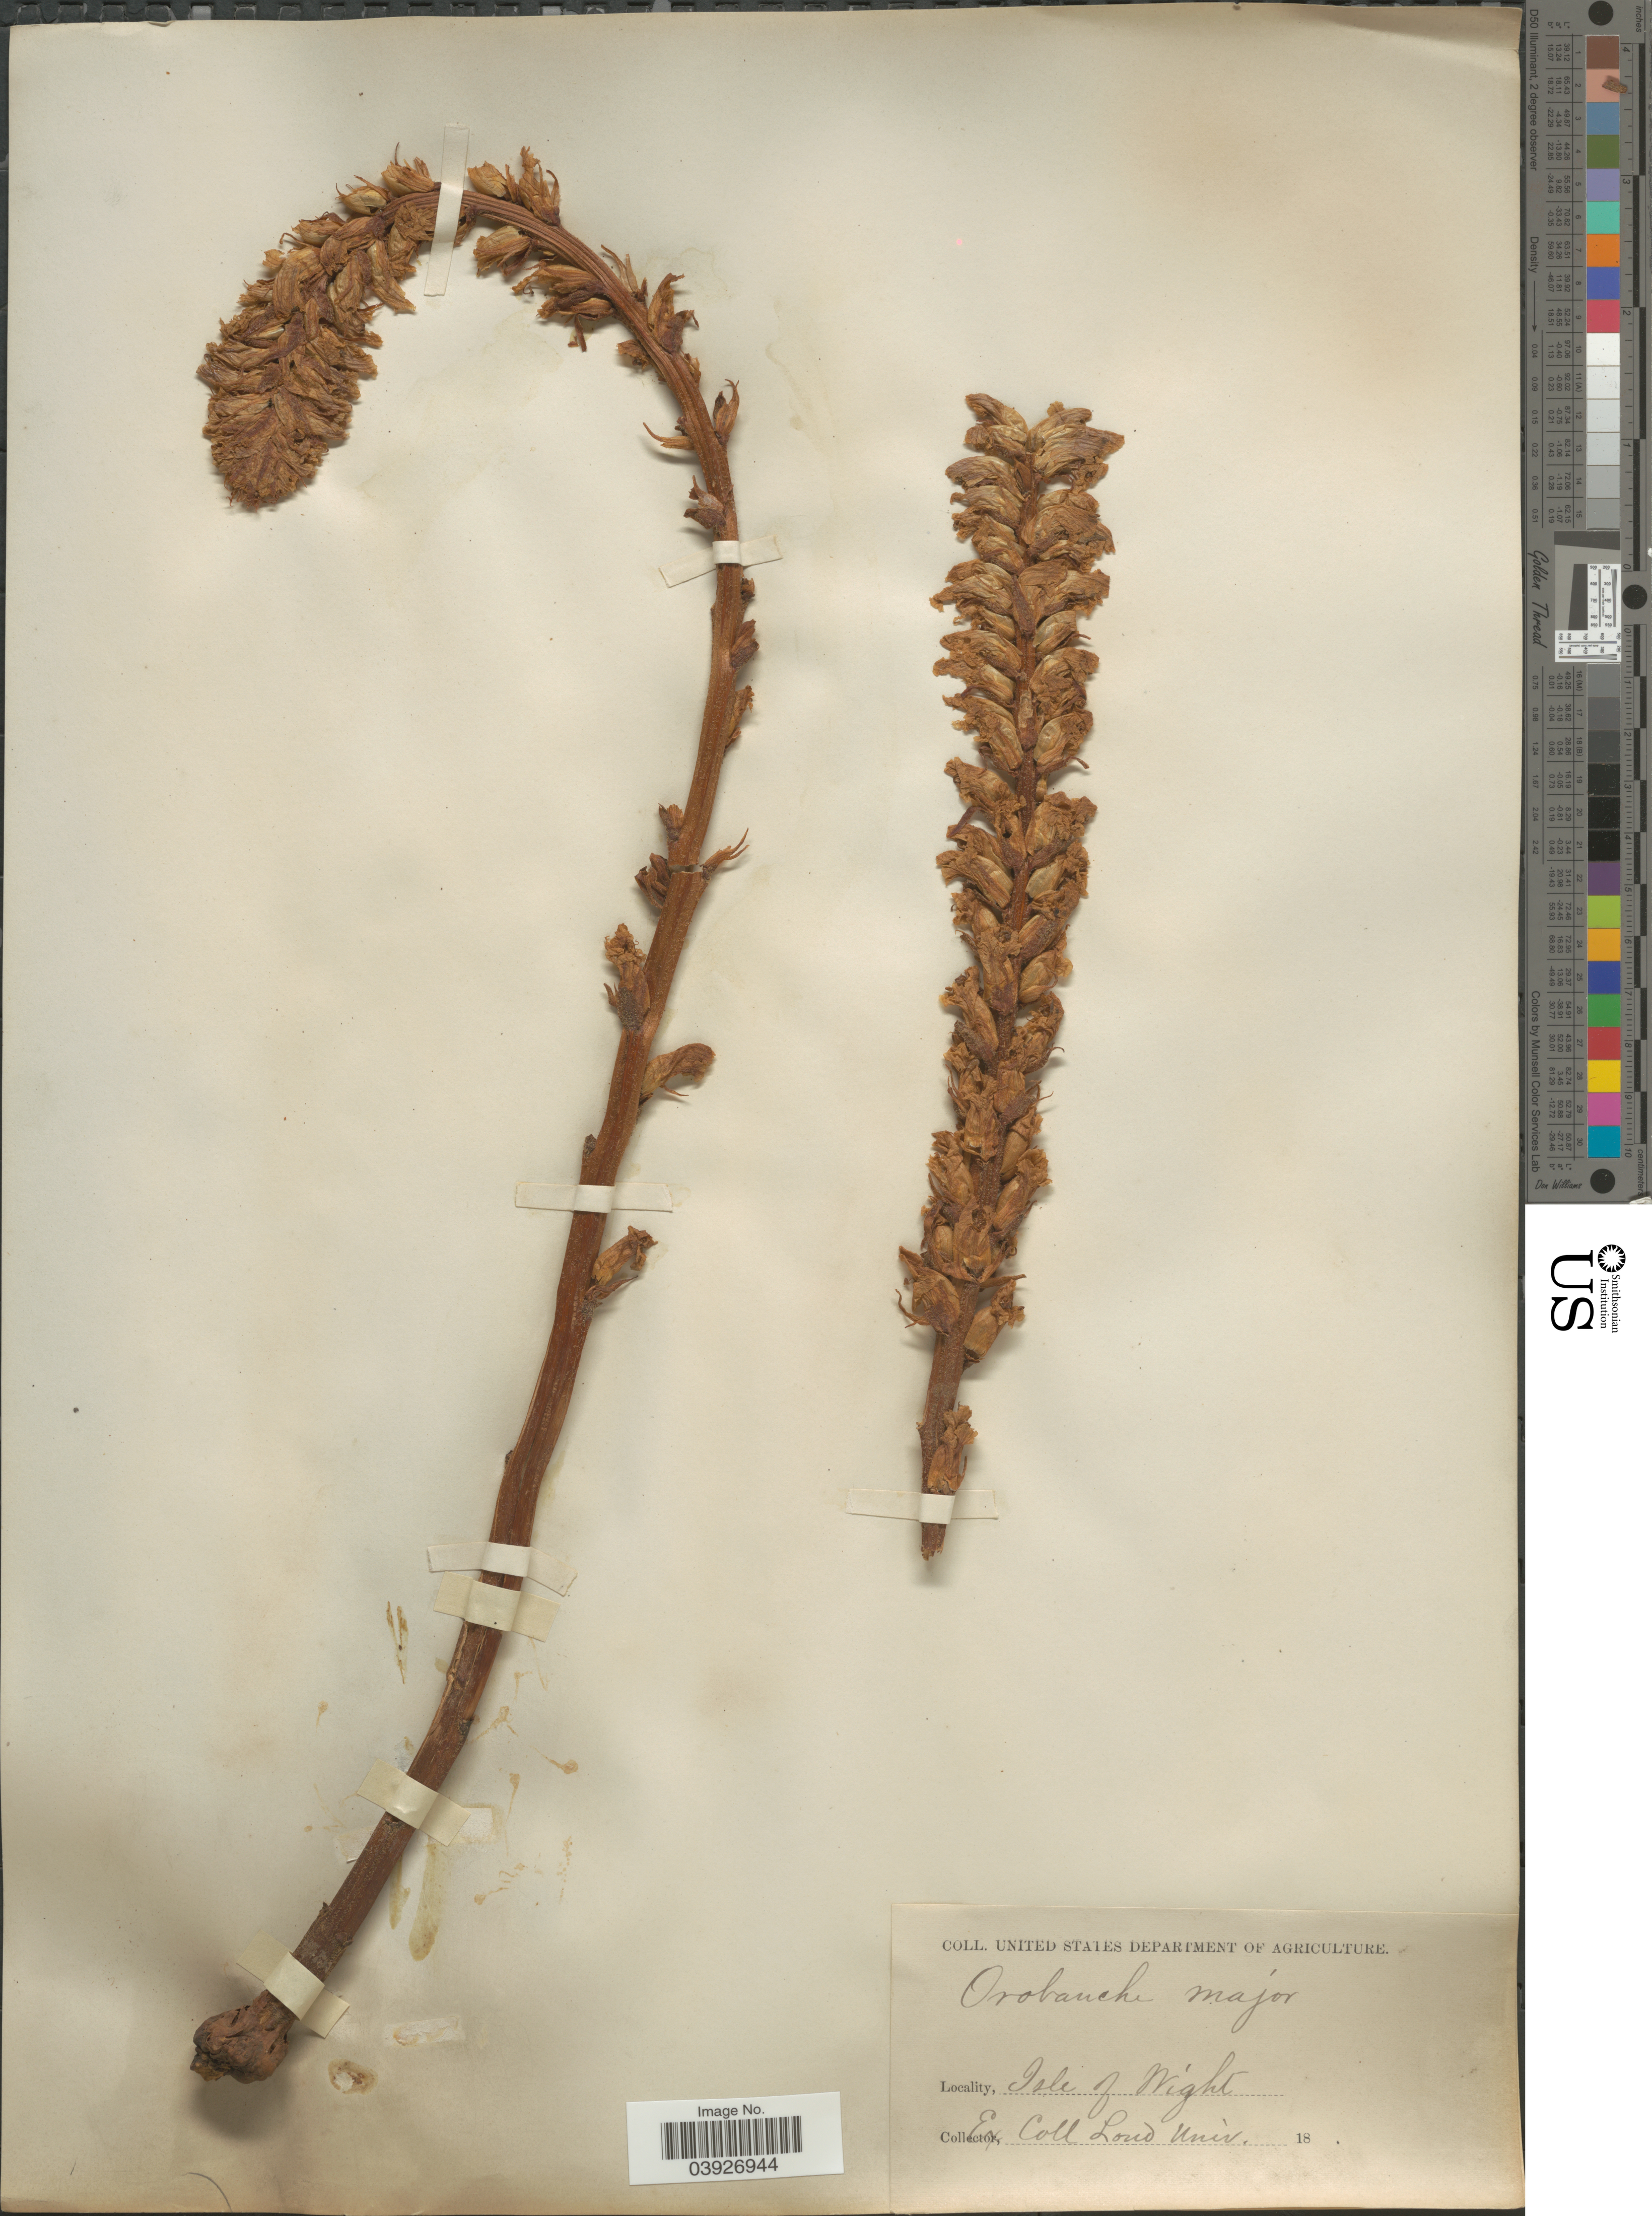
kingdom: Plantae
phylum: Tracheophyta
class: Magnoliopsida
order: Lamiales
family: Orobanchaceae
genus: Orobanche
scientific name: Orobanche major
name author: L.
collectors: Univ. Col. London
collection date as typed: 18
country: United Kingdom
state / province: England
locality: Isle of Wight.